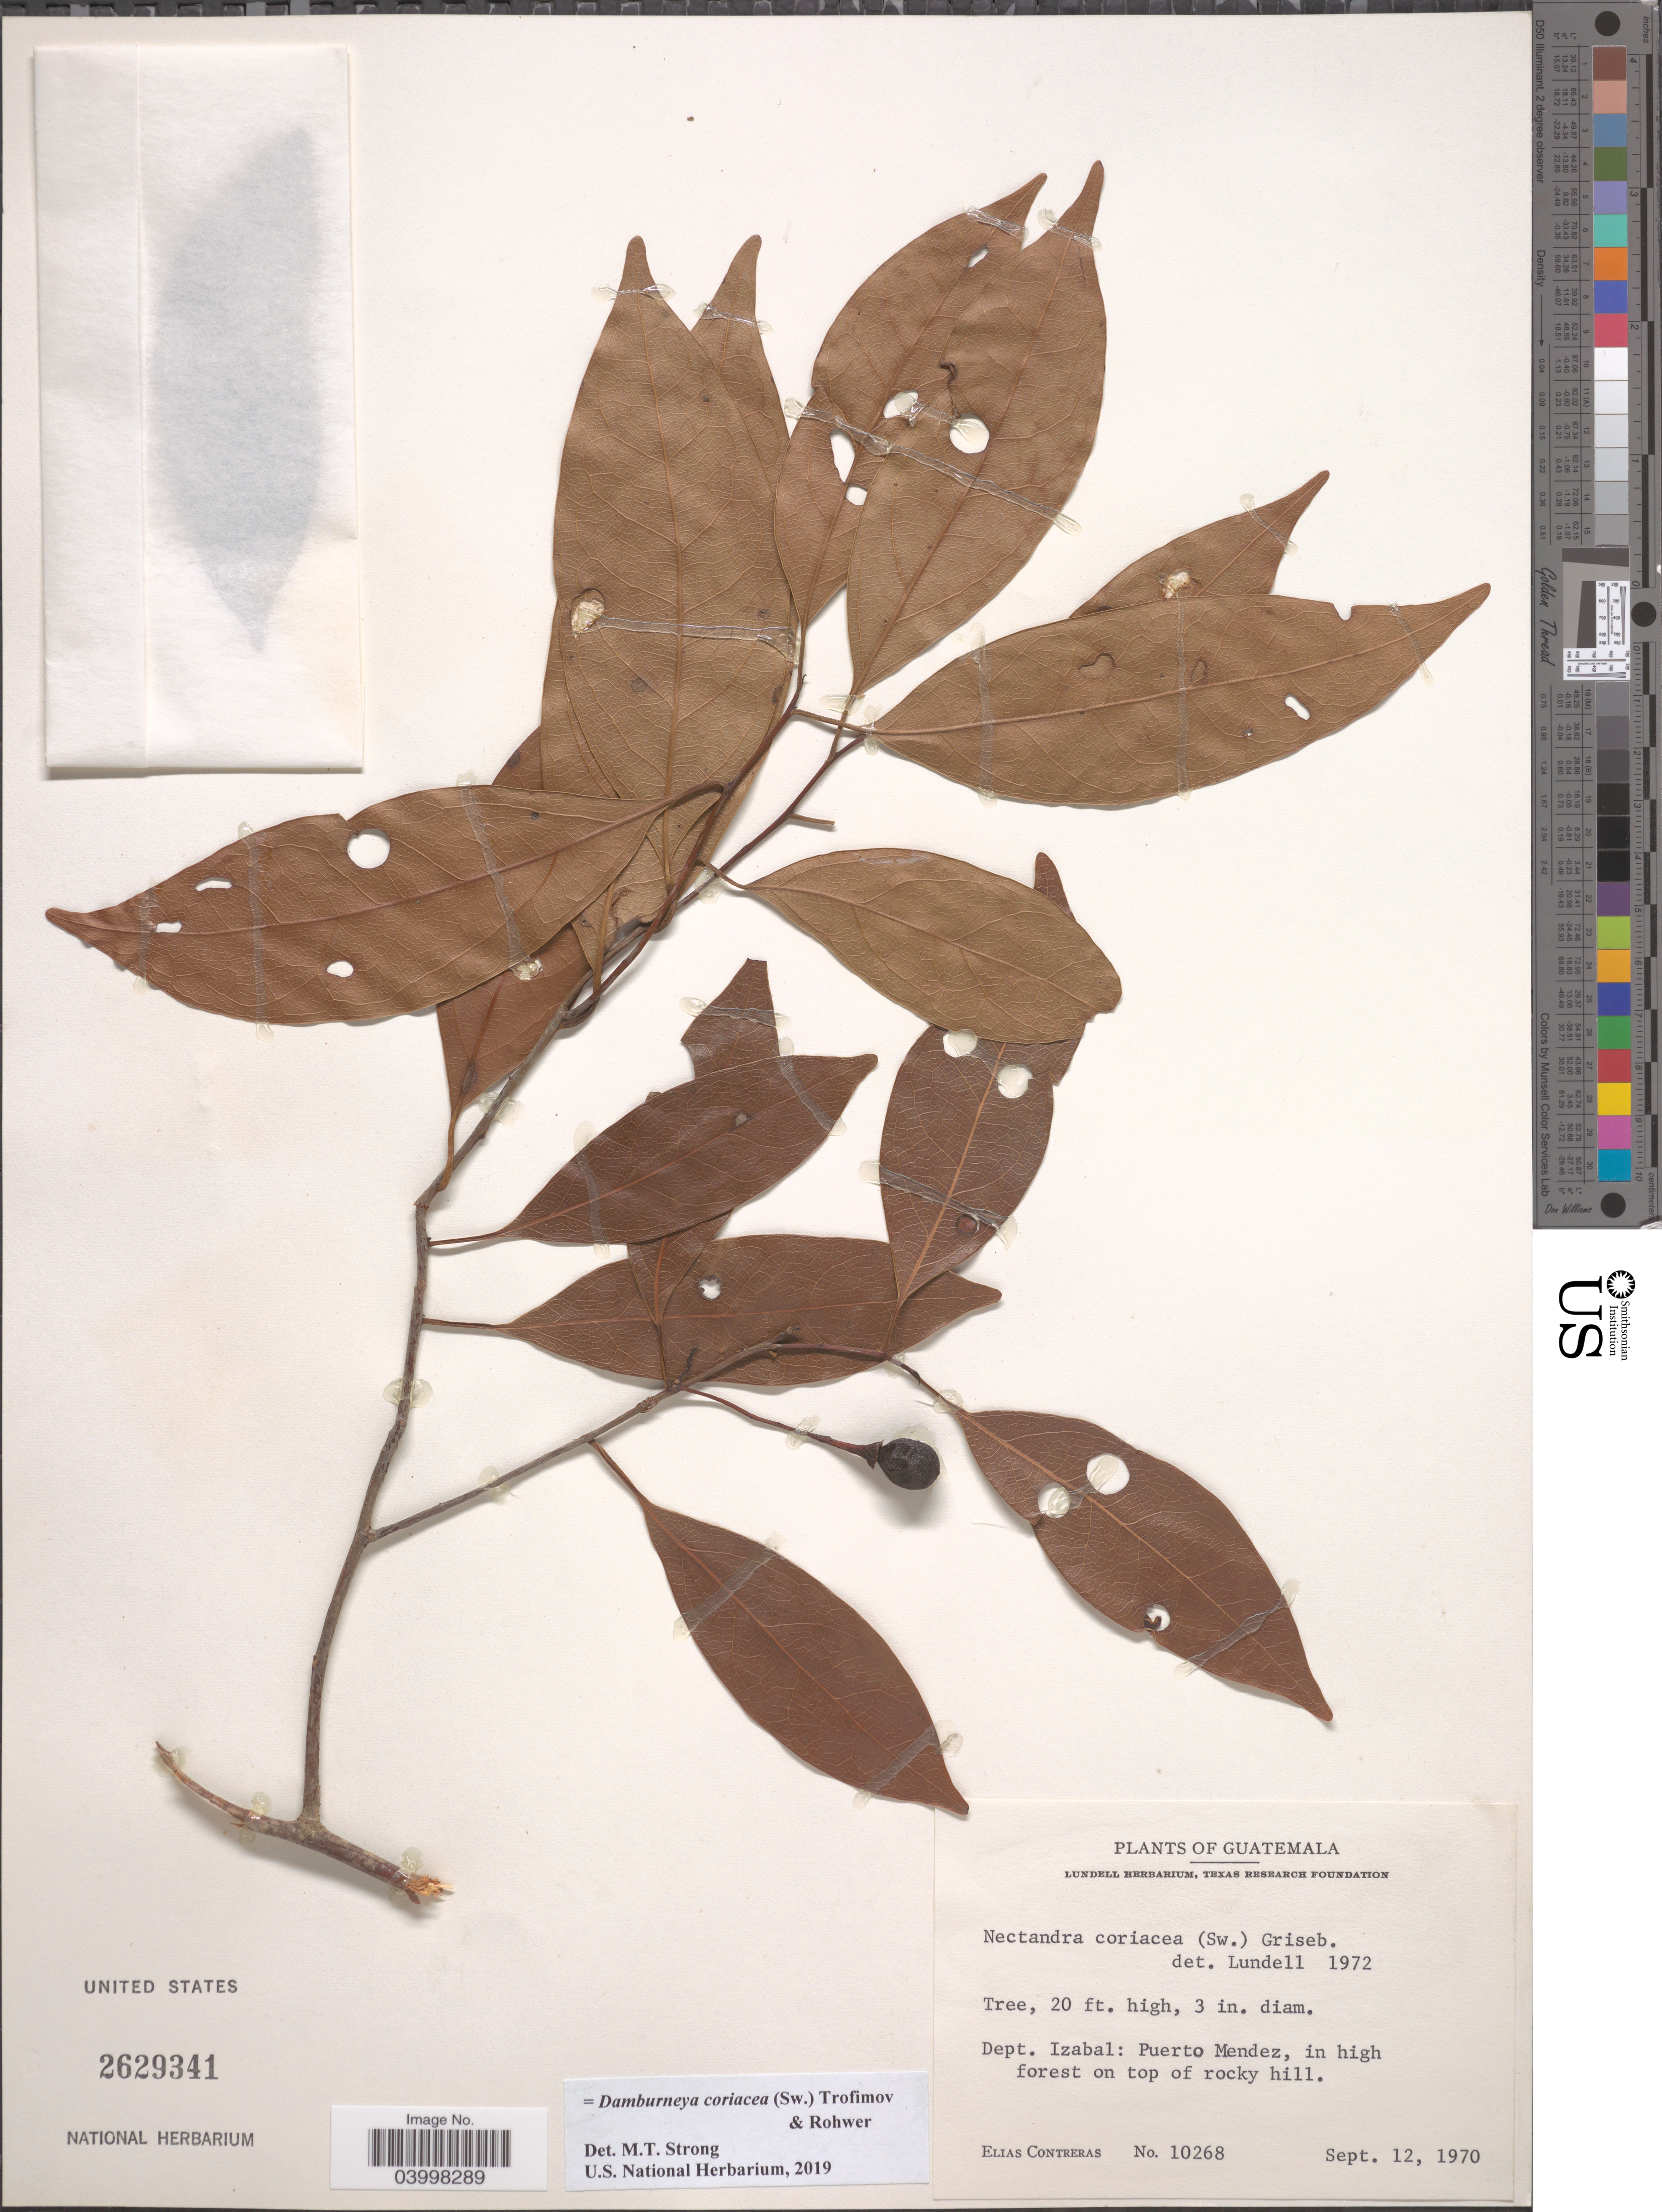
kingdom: Plantae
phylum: Tracheophyta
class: Magnoliopsida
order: Laurales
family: Lauraceae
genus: Damburneya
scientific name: Damburneya coriacea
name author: (Sw.) Trofimov & Rohwer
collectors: E. Contreras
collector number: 10268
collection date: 1970-09-12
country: Guatemala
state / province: Izabal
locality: Dept. Izabal: Puerto Mendez, in high forest on top of rocky hill.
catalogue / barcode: US 2629341